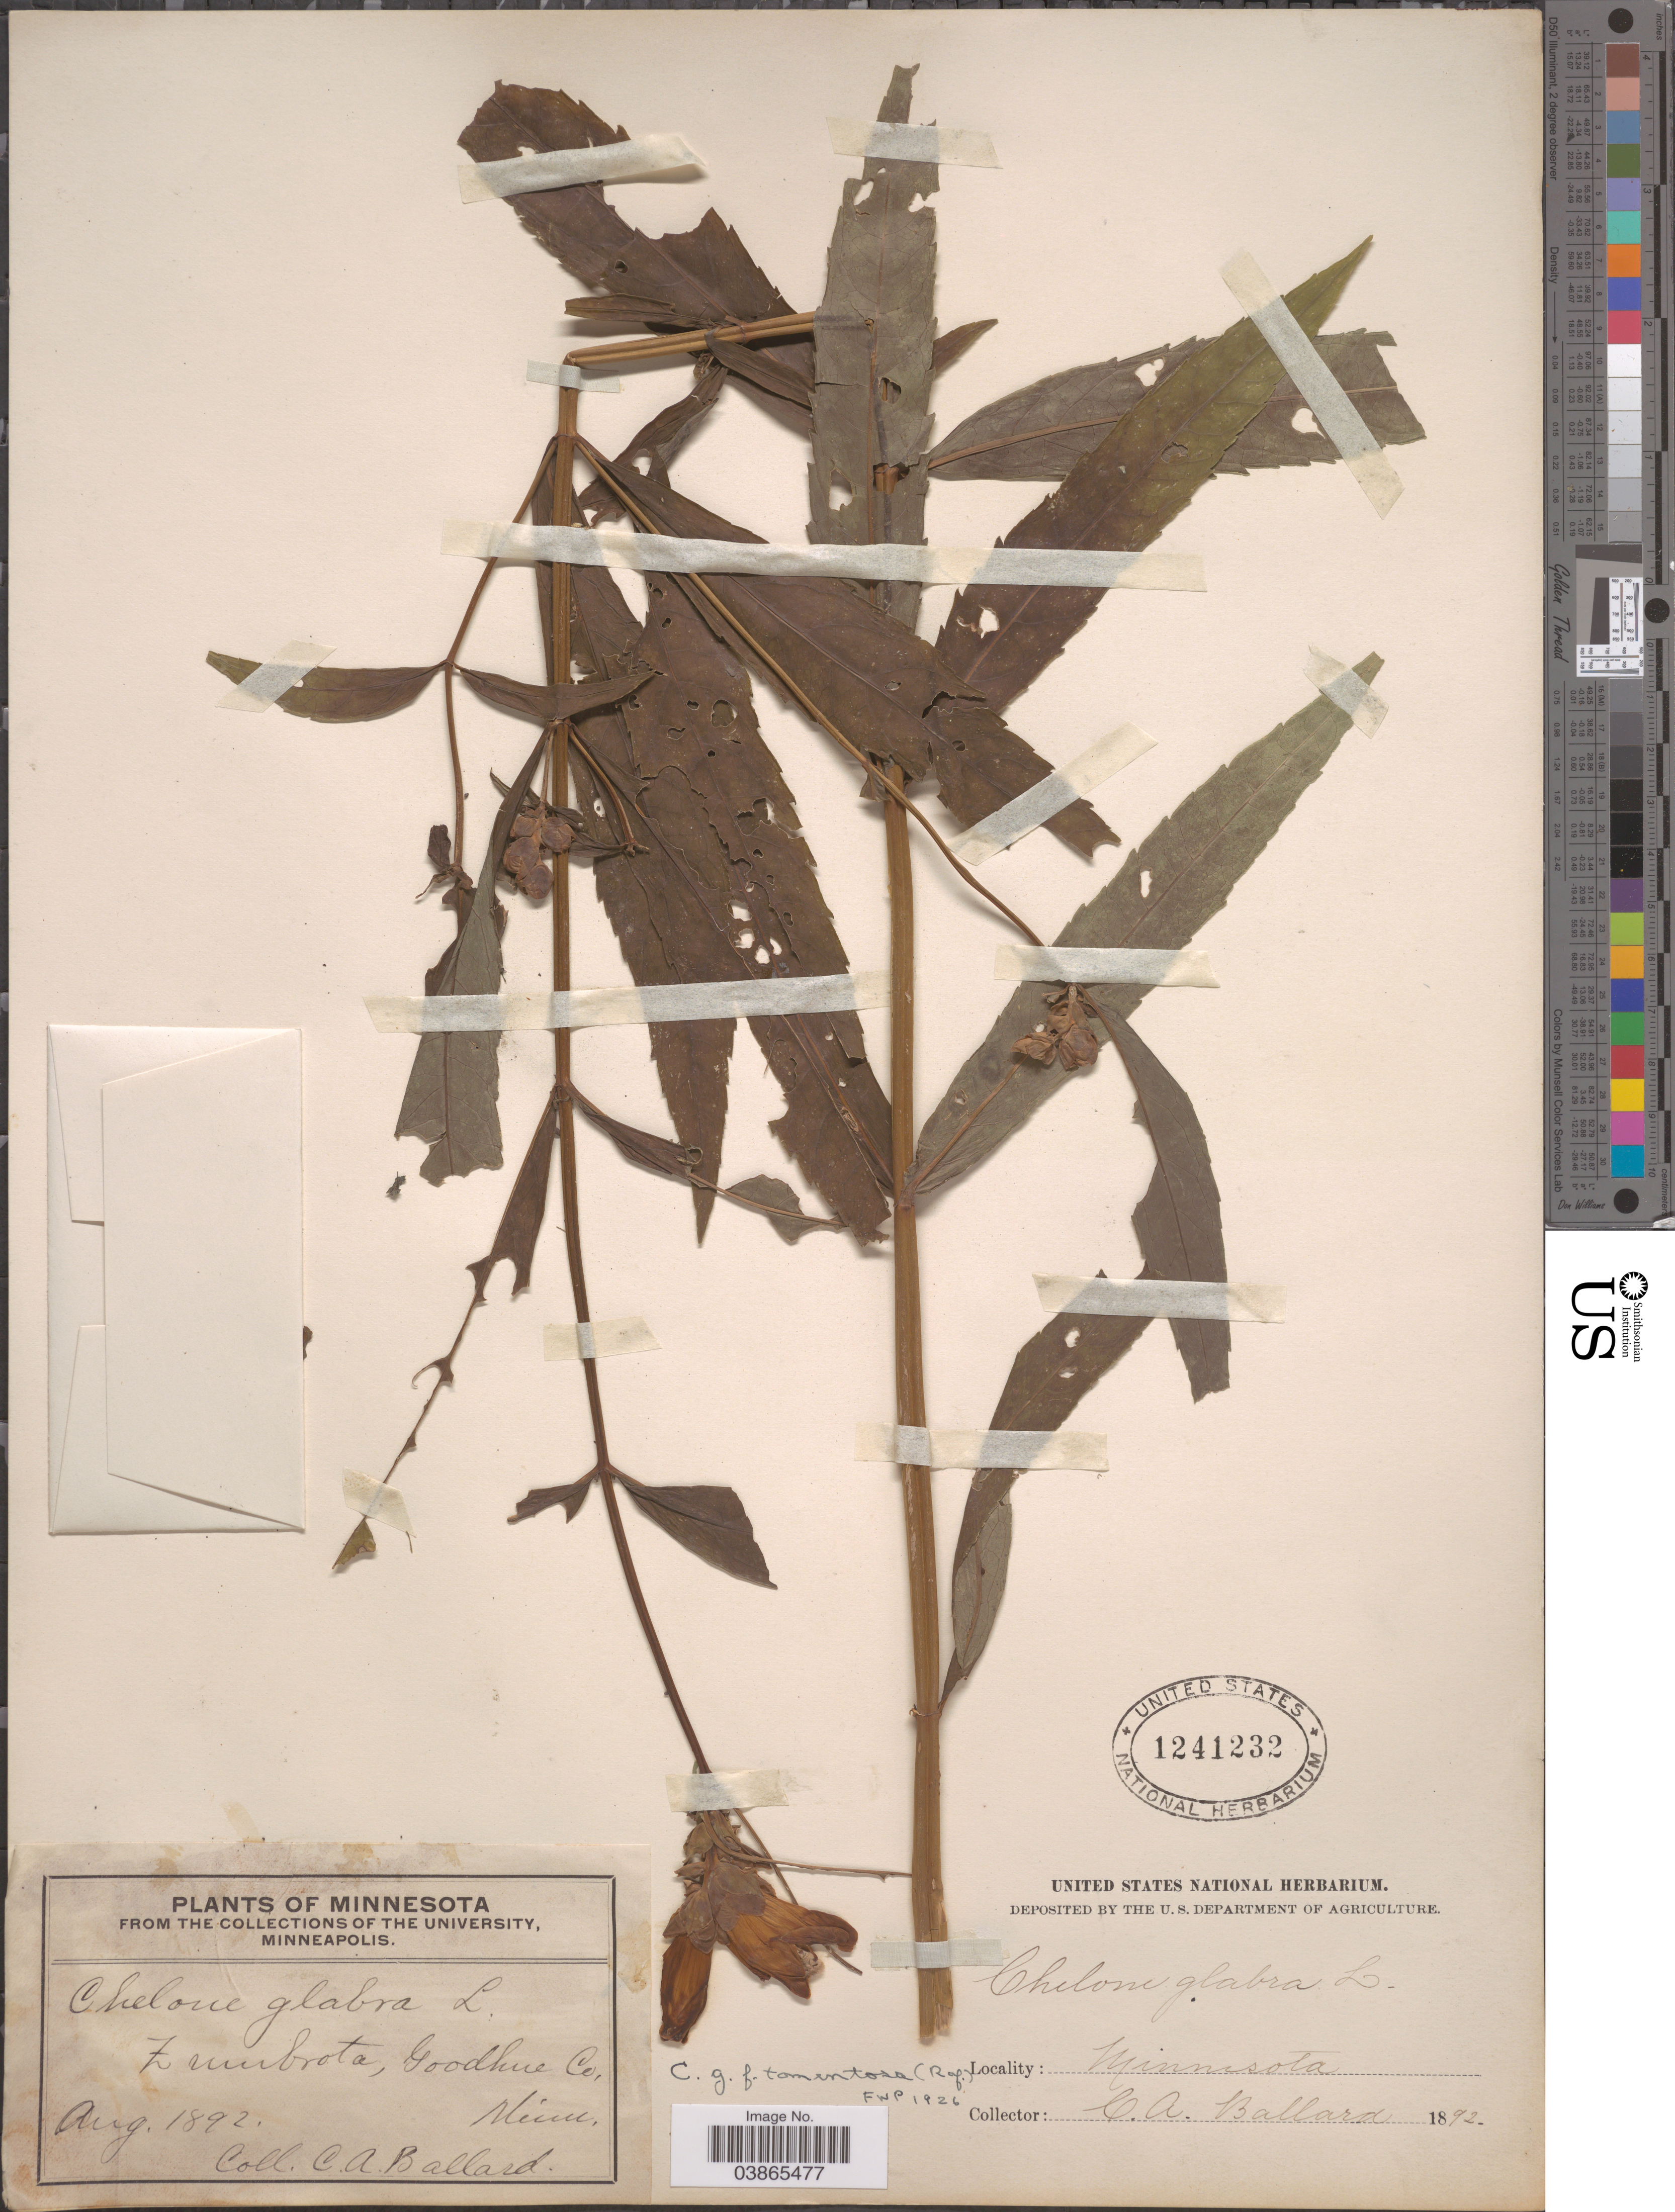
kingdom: Plantae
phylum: Tracheophyta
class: Magnoliopsida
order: Lamiales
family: Plantaginaceae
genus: Chelone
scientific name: Chelone glabra f. tomentosa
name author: (Raf.) Pennell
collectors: C. A. Ballard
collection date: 1892-08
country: United States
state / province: Minnesota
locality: Zumbrota, Goodhue Co.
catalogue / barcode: US 1241232